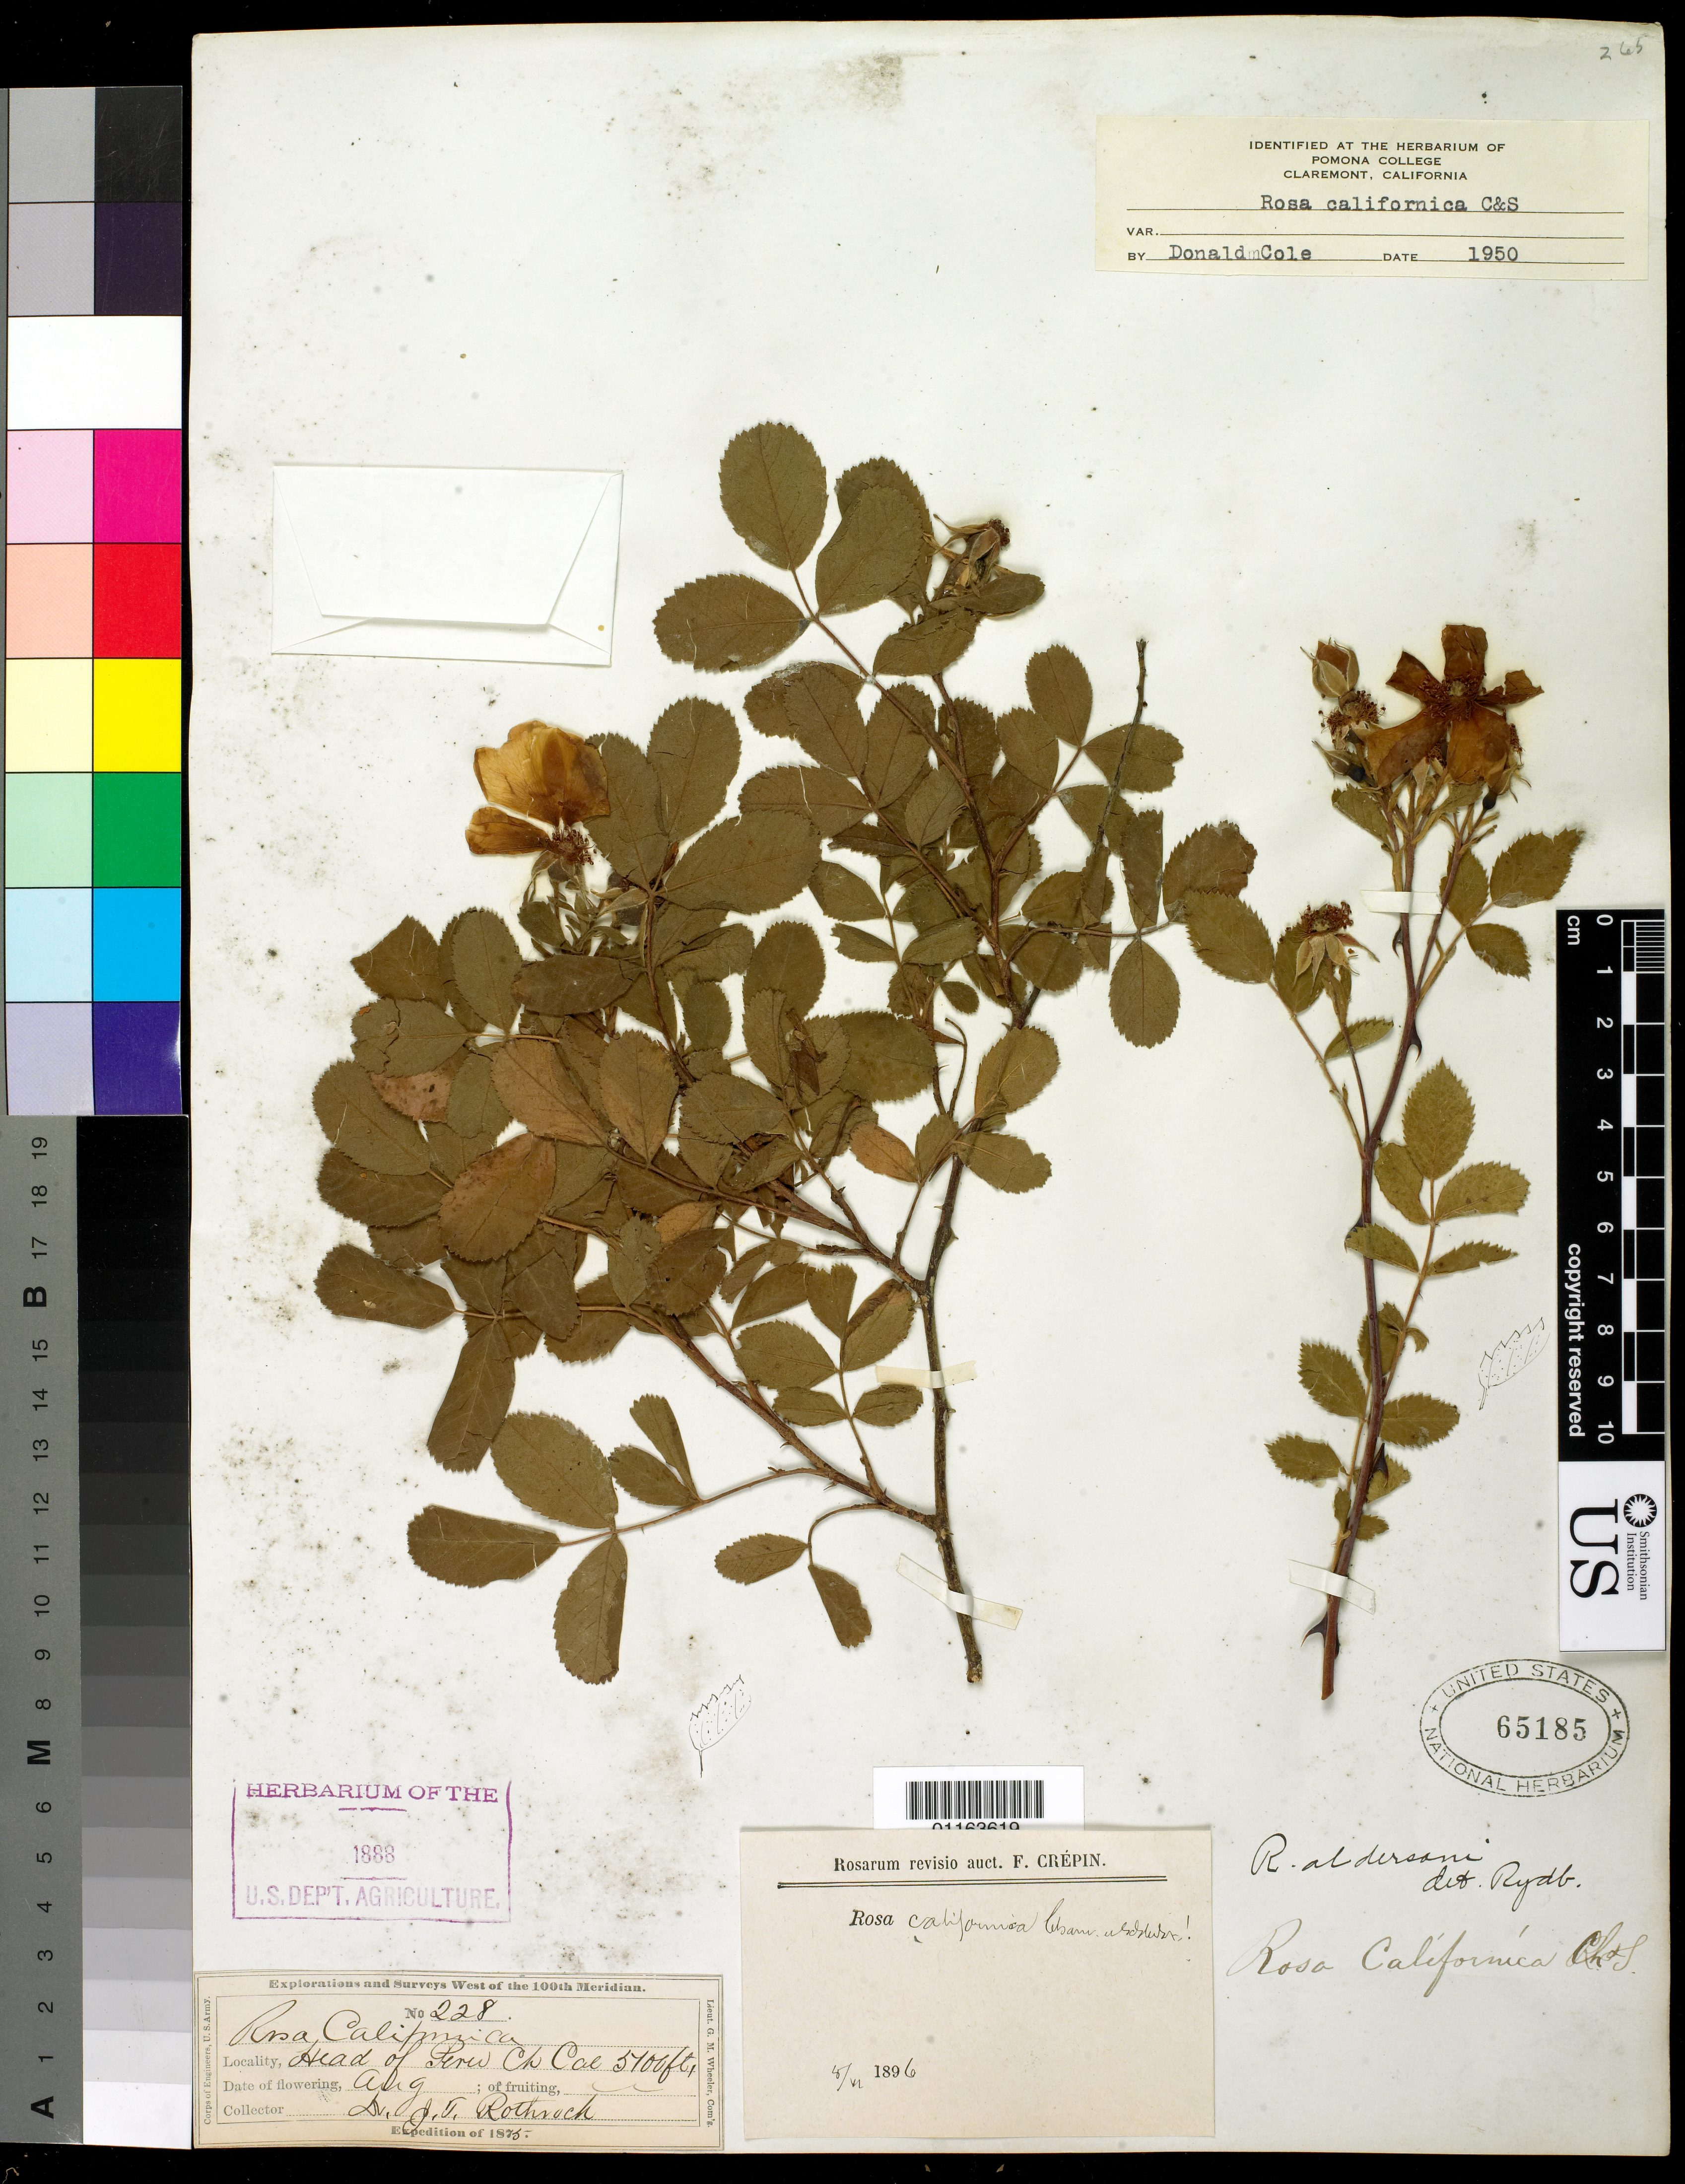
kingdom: Plantae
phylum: Tracheophyta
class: Magnoliopsida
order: Rosales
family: Rosaceae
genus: Rosa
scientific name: Rosa californica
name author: Cham. & Schltdl.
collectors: J. T. Rothrock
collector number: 228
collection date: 1875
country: United States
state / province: California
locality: Head of Peru Ch.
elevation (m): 1554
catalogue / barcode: US 65185